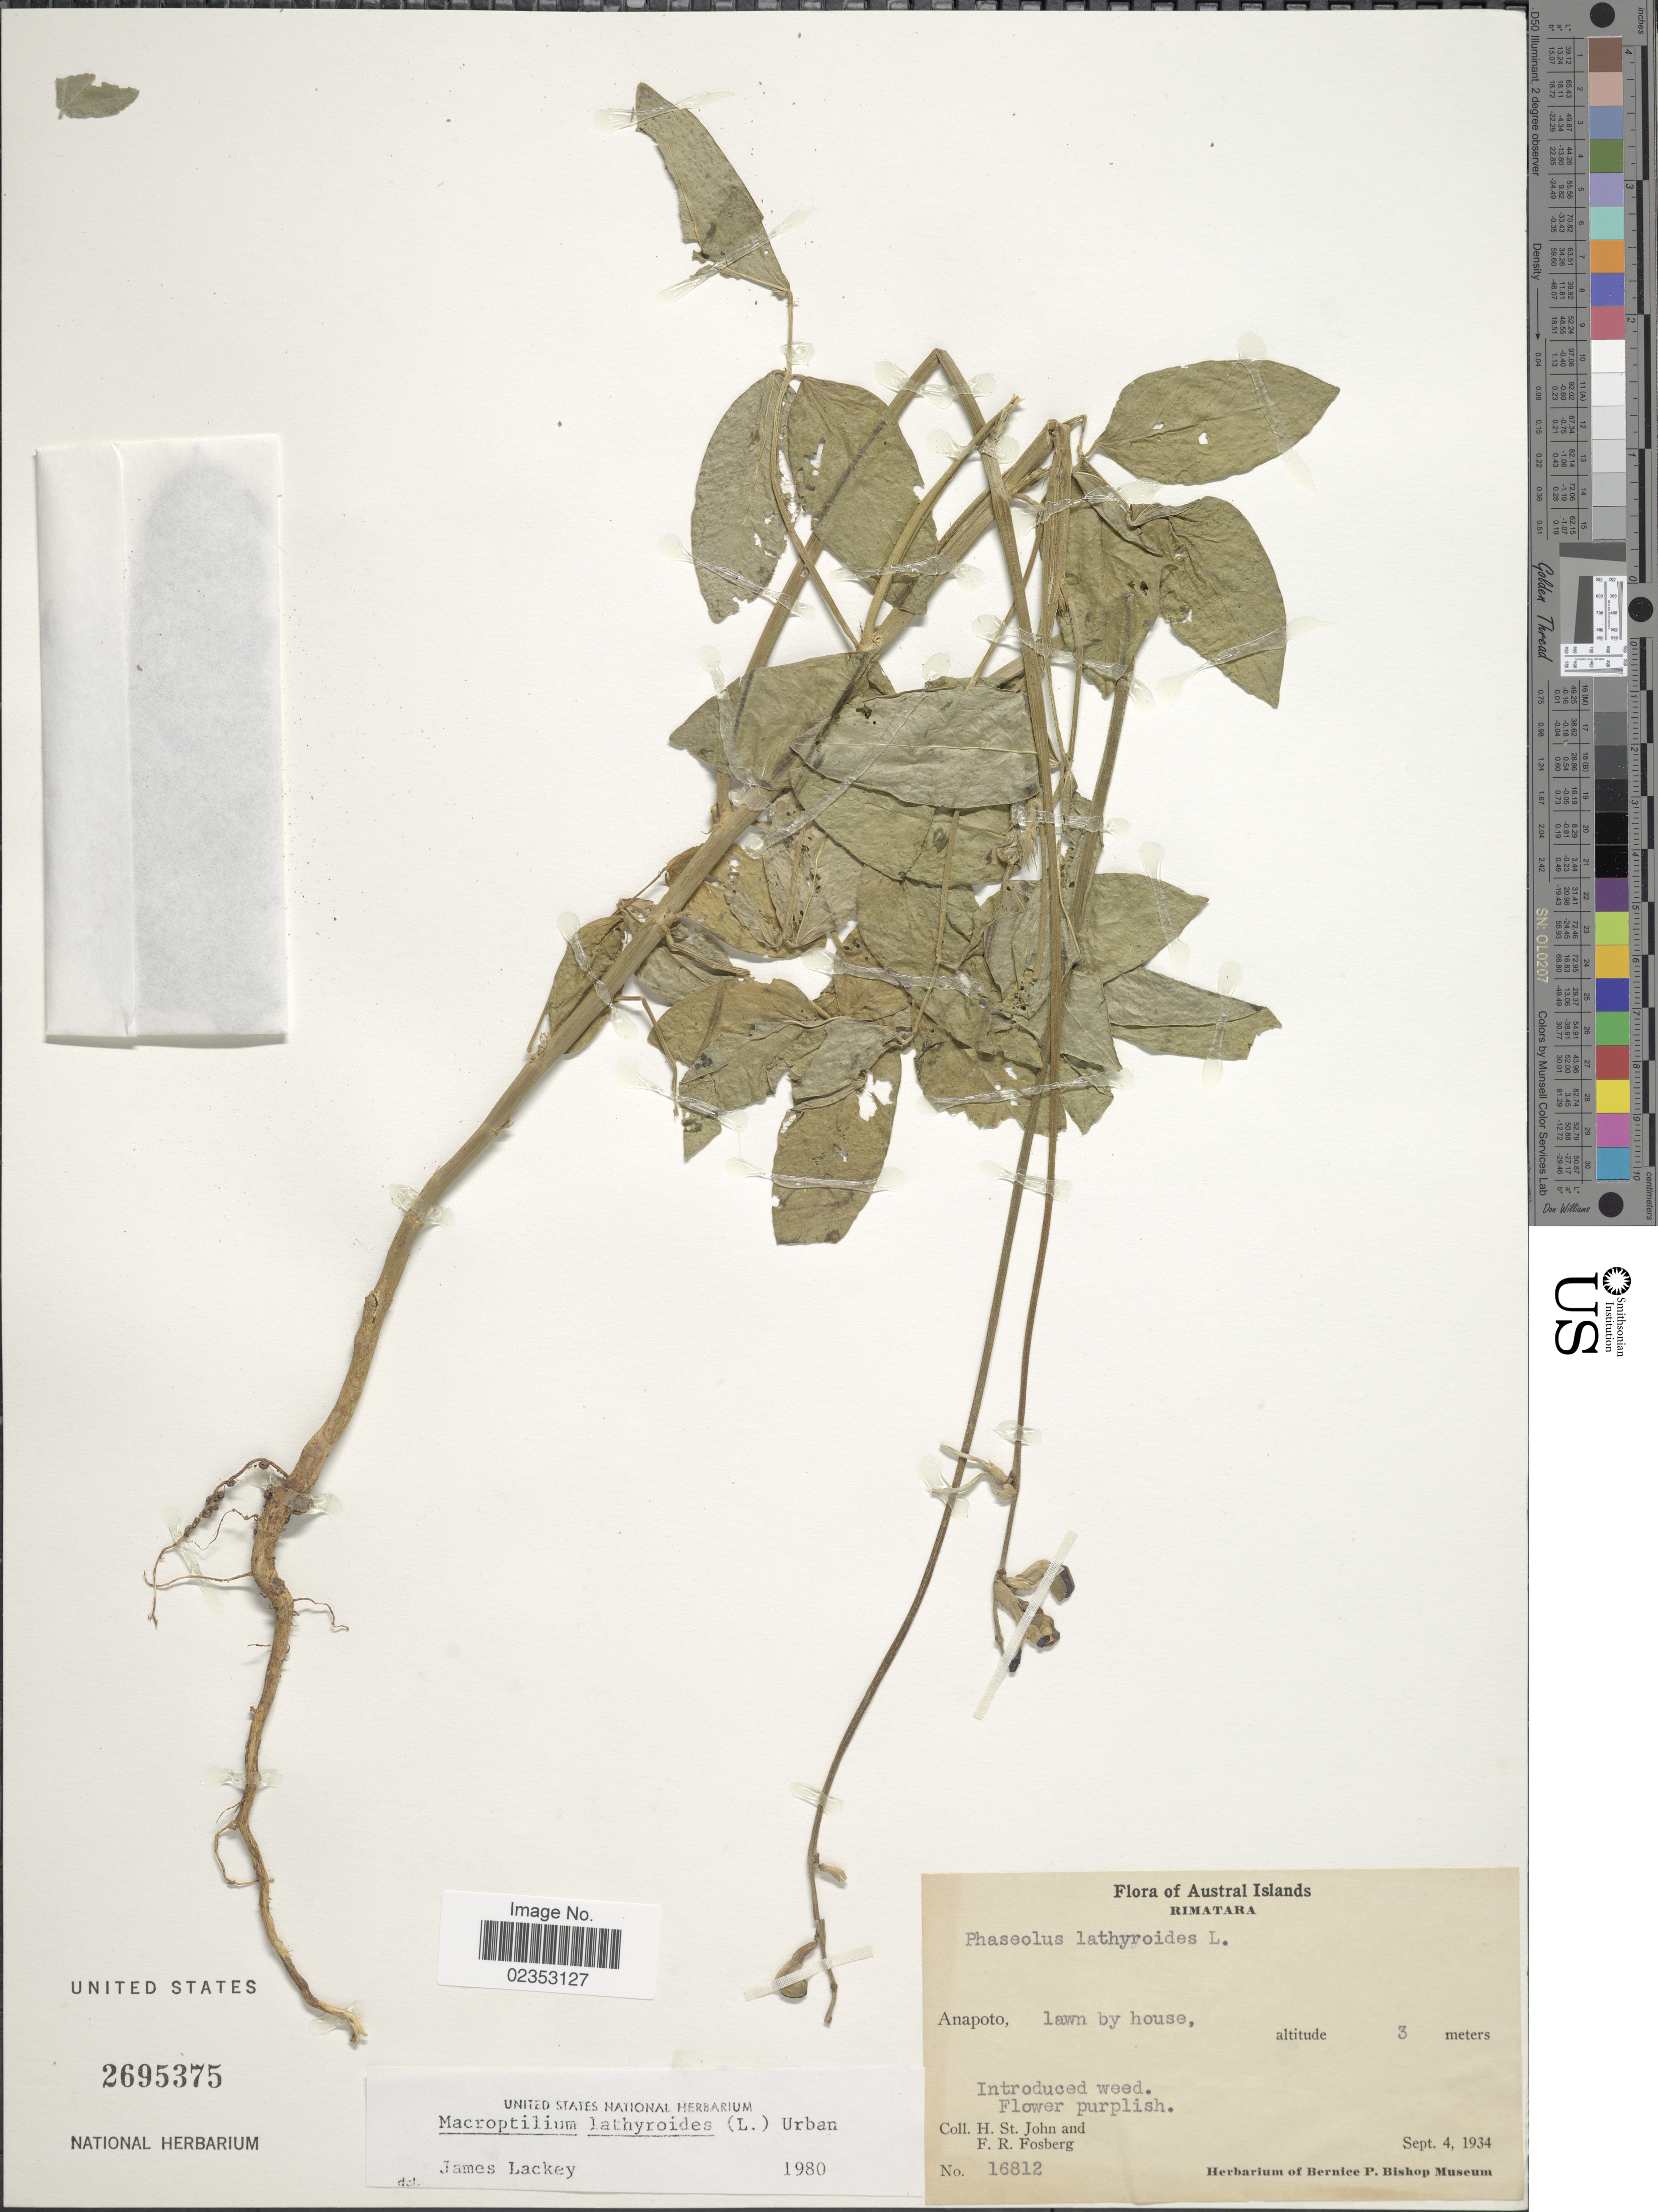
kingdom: Plantae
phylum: Tracheophyta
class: Magnoliopsida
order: Fabales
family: Fabaceae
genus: Macroptilium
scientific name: Macroptilium lathyroides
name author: (L.) Urb.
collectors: H. St. John & F. R. Fosberg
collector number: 16812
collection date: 1934-09-04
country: French Polynesia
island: Rimatara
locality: Austral Islands, Rimatara, Anapoto, lawn by house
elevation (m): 3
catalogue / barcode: US 2695375